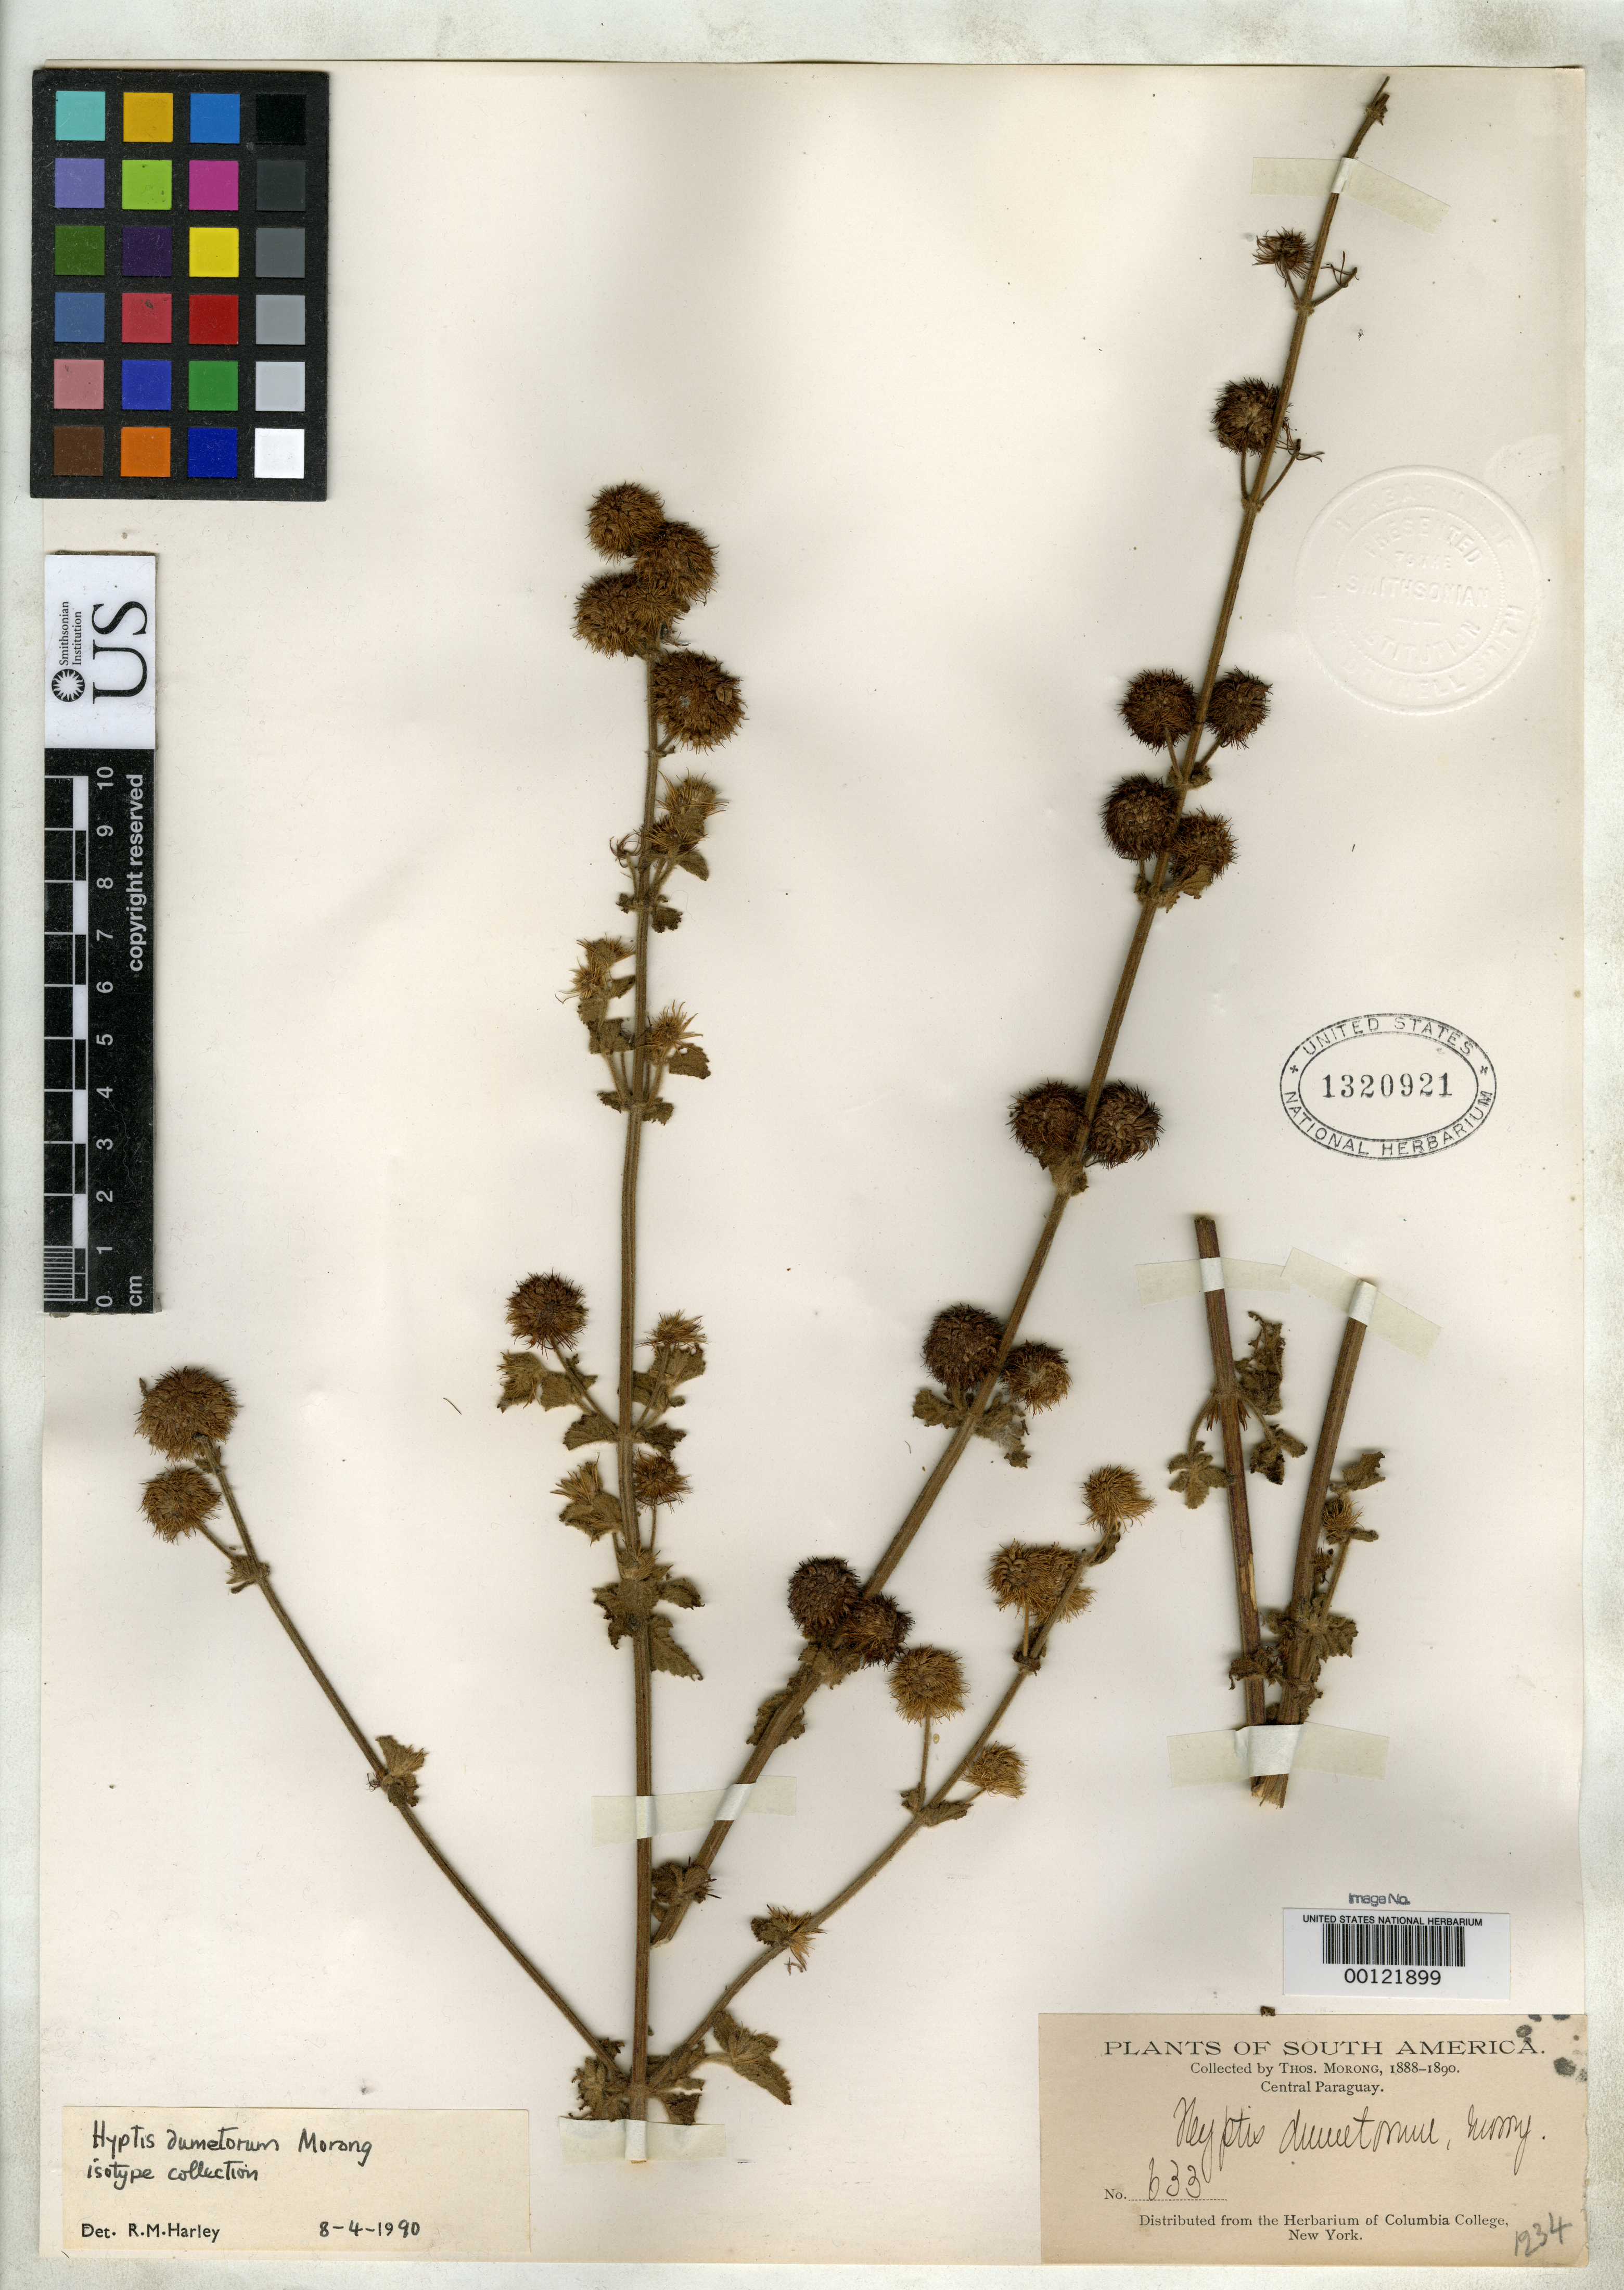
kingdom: Plantae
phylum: Tracheophyta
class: Magnoliopsida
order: Lamiales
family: Lamiaceae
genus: Hyptis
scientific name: Hyptis dumetorum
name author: Morong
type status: Isotype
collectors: T. Morong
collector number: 633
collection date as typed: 1888 to -- --- 1890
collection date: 1888/1890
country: Paraguay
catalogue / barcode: US 1320921